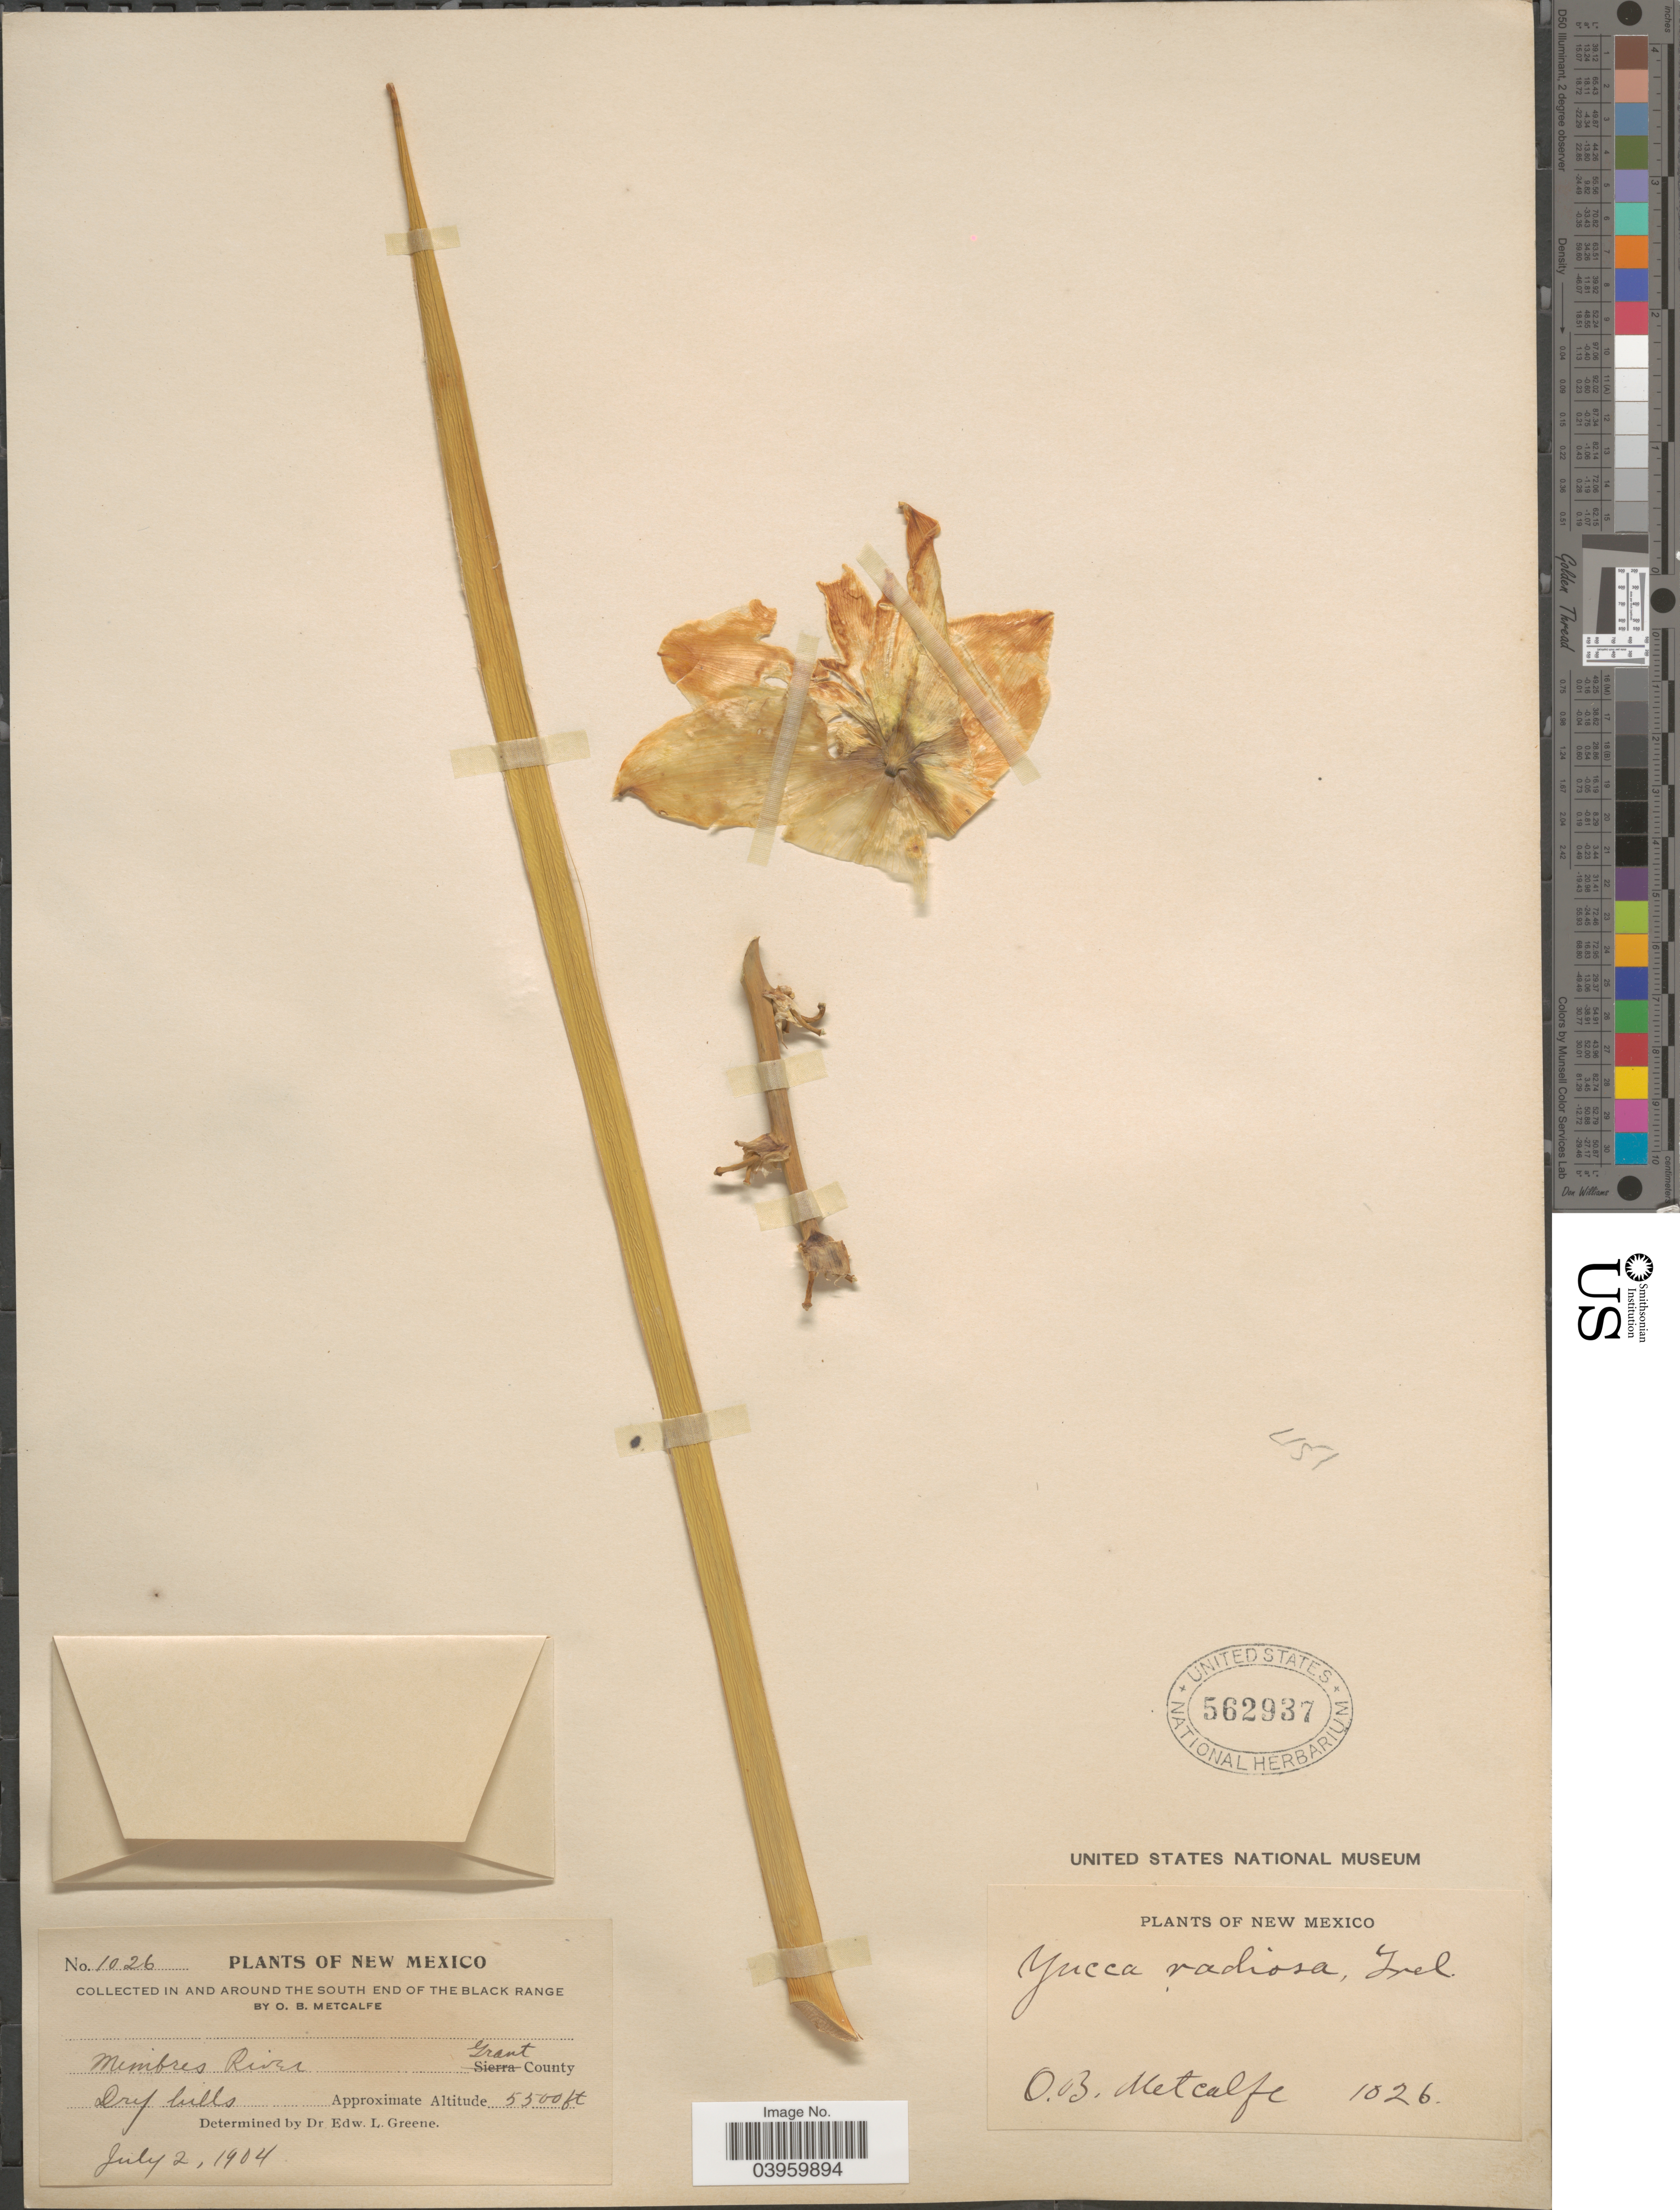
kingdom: Plantae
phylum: Tracheophyta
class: Liliopsida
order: Asparagales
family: Asparagaceae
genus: Yucca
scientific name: Yucca elata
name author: (Engelm.) Engelm.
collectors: O. B. Metcalfe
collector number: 1026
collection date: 1904-07-02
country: United States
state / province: New Mexico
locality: In and around the south end of the Black Range. Mimbres River. Grant County.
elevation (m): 1676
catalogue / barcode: US 562937